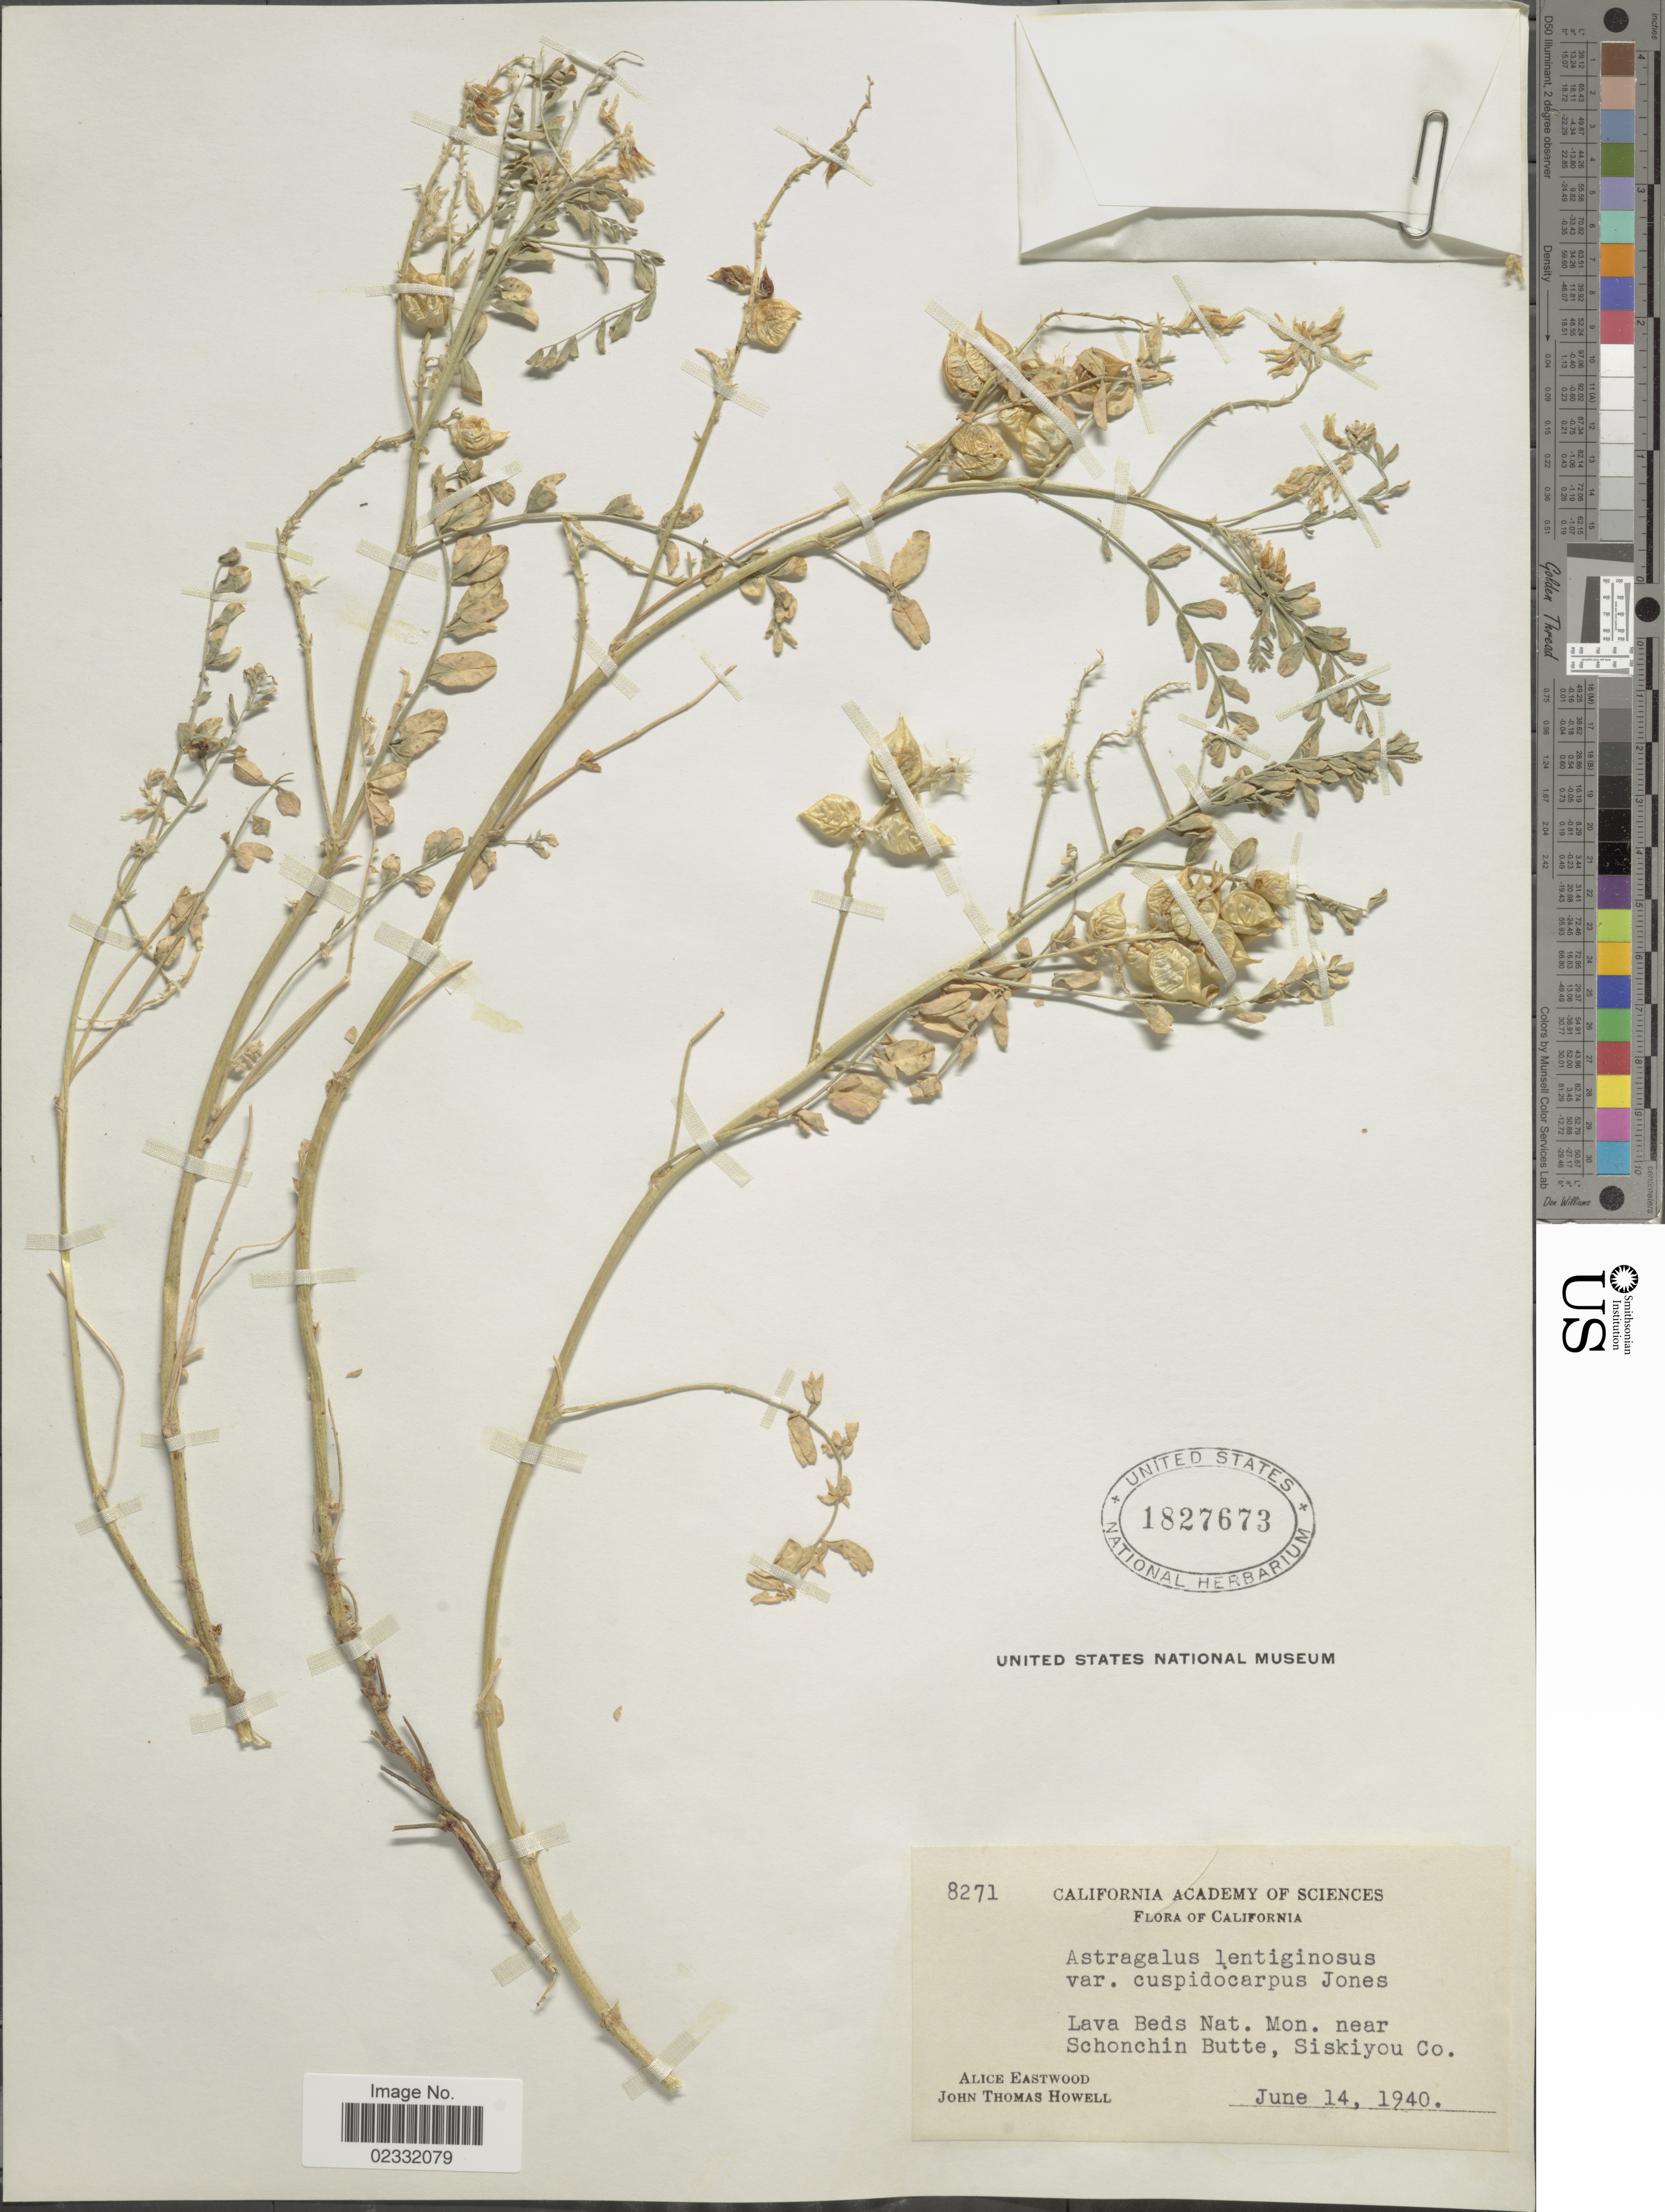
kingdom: Plantae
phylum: Tracheophyta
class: Magnoliopsida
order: Fabales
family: Fabaceae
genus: Astragalus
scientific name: Astragalus lentiginosus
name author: Douglas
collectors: A. Eastwood & J. T. Howell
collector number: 8271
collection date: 1940-06-14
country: United States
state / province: California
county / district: Siskiyou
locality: Lava Beds Nat. Mon. near Schonchin Butte, Siskiyou Co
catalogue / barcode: US 1827673